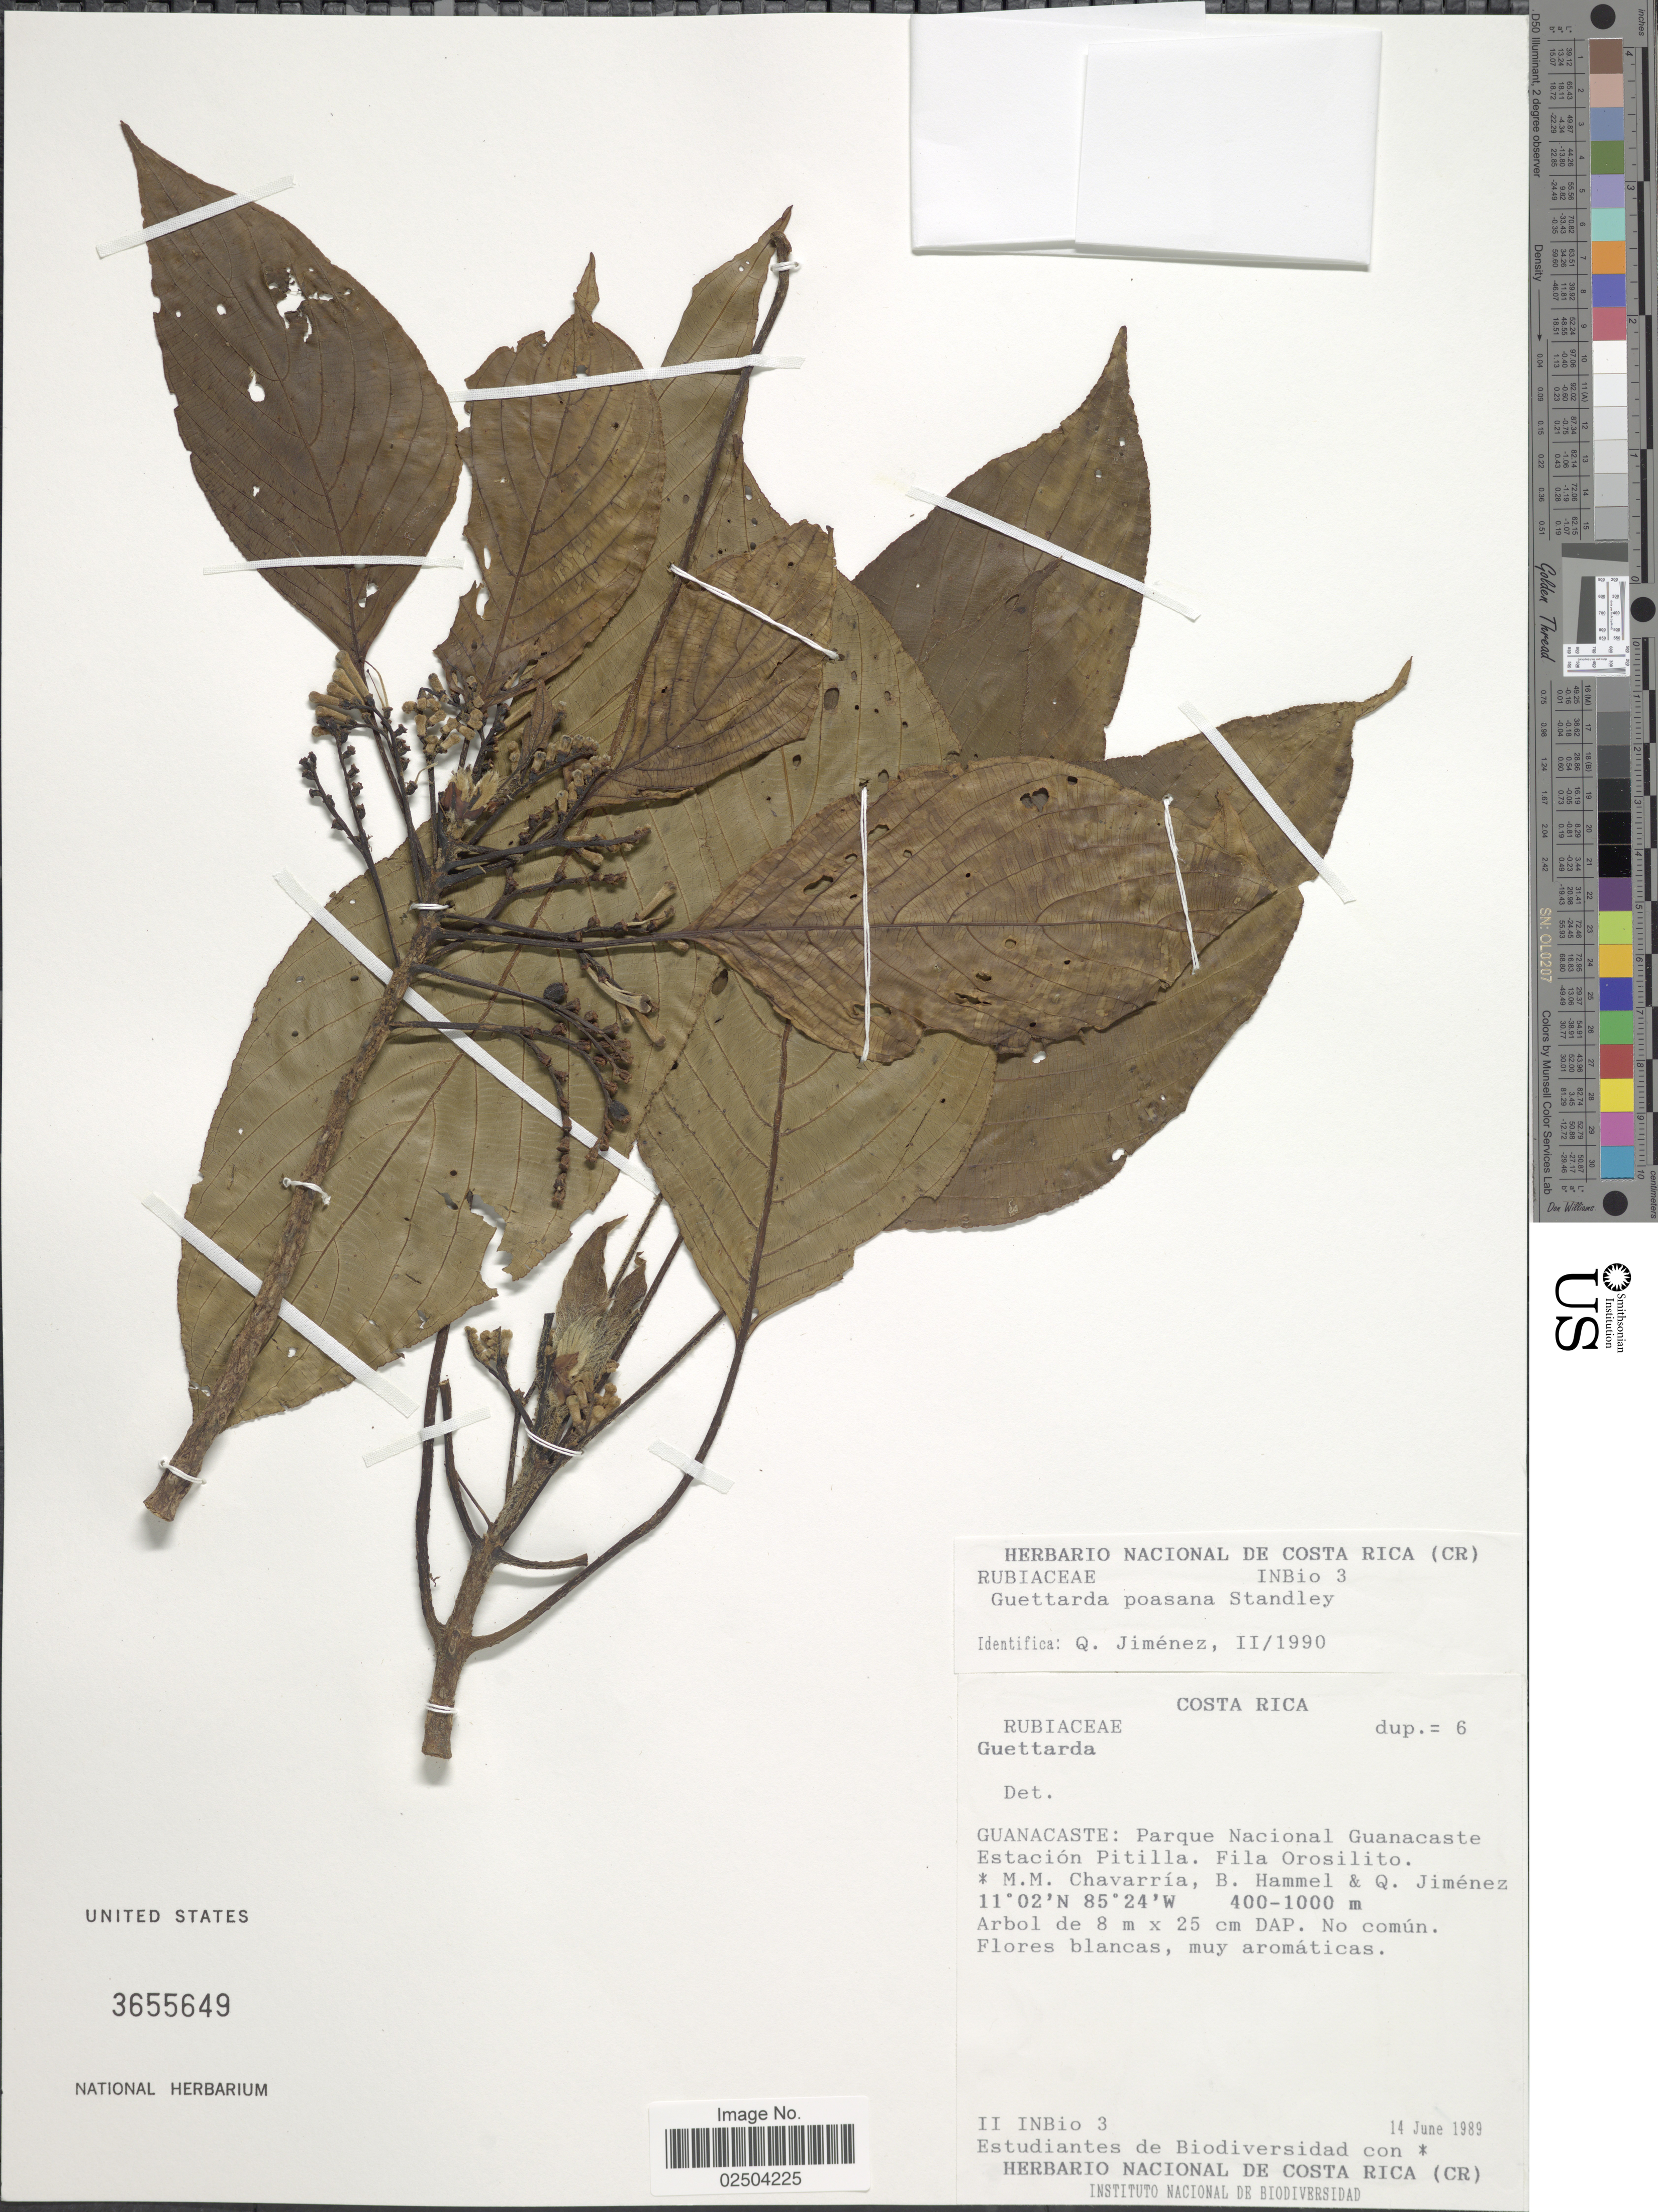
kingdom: Plantae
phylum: Tracheophyta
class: Magnoliopsida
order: Gentianales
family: Rubiaceae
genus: Guettarda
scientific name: Guettarda poasana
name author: Standl.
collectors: M. Chavarría, B. Hammel & Q. Jiménez Madrigal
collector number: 3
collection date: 1989-06-14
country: Costa Rica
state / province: Guanacaste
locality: Guanacaste: Parque Nacional Guanacaste Estacion Pitilla, Fila Orosilito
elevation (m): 400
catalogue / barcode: US 3655649